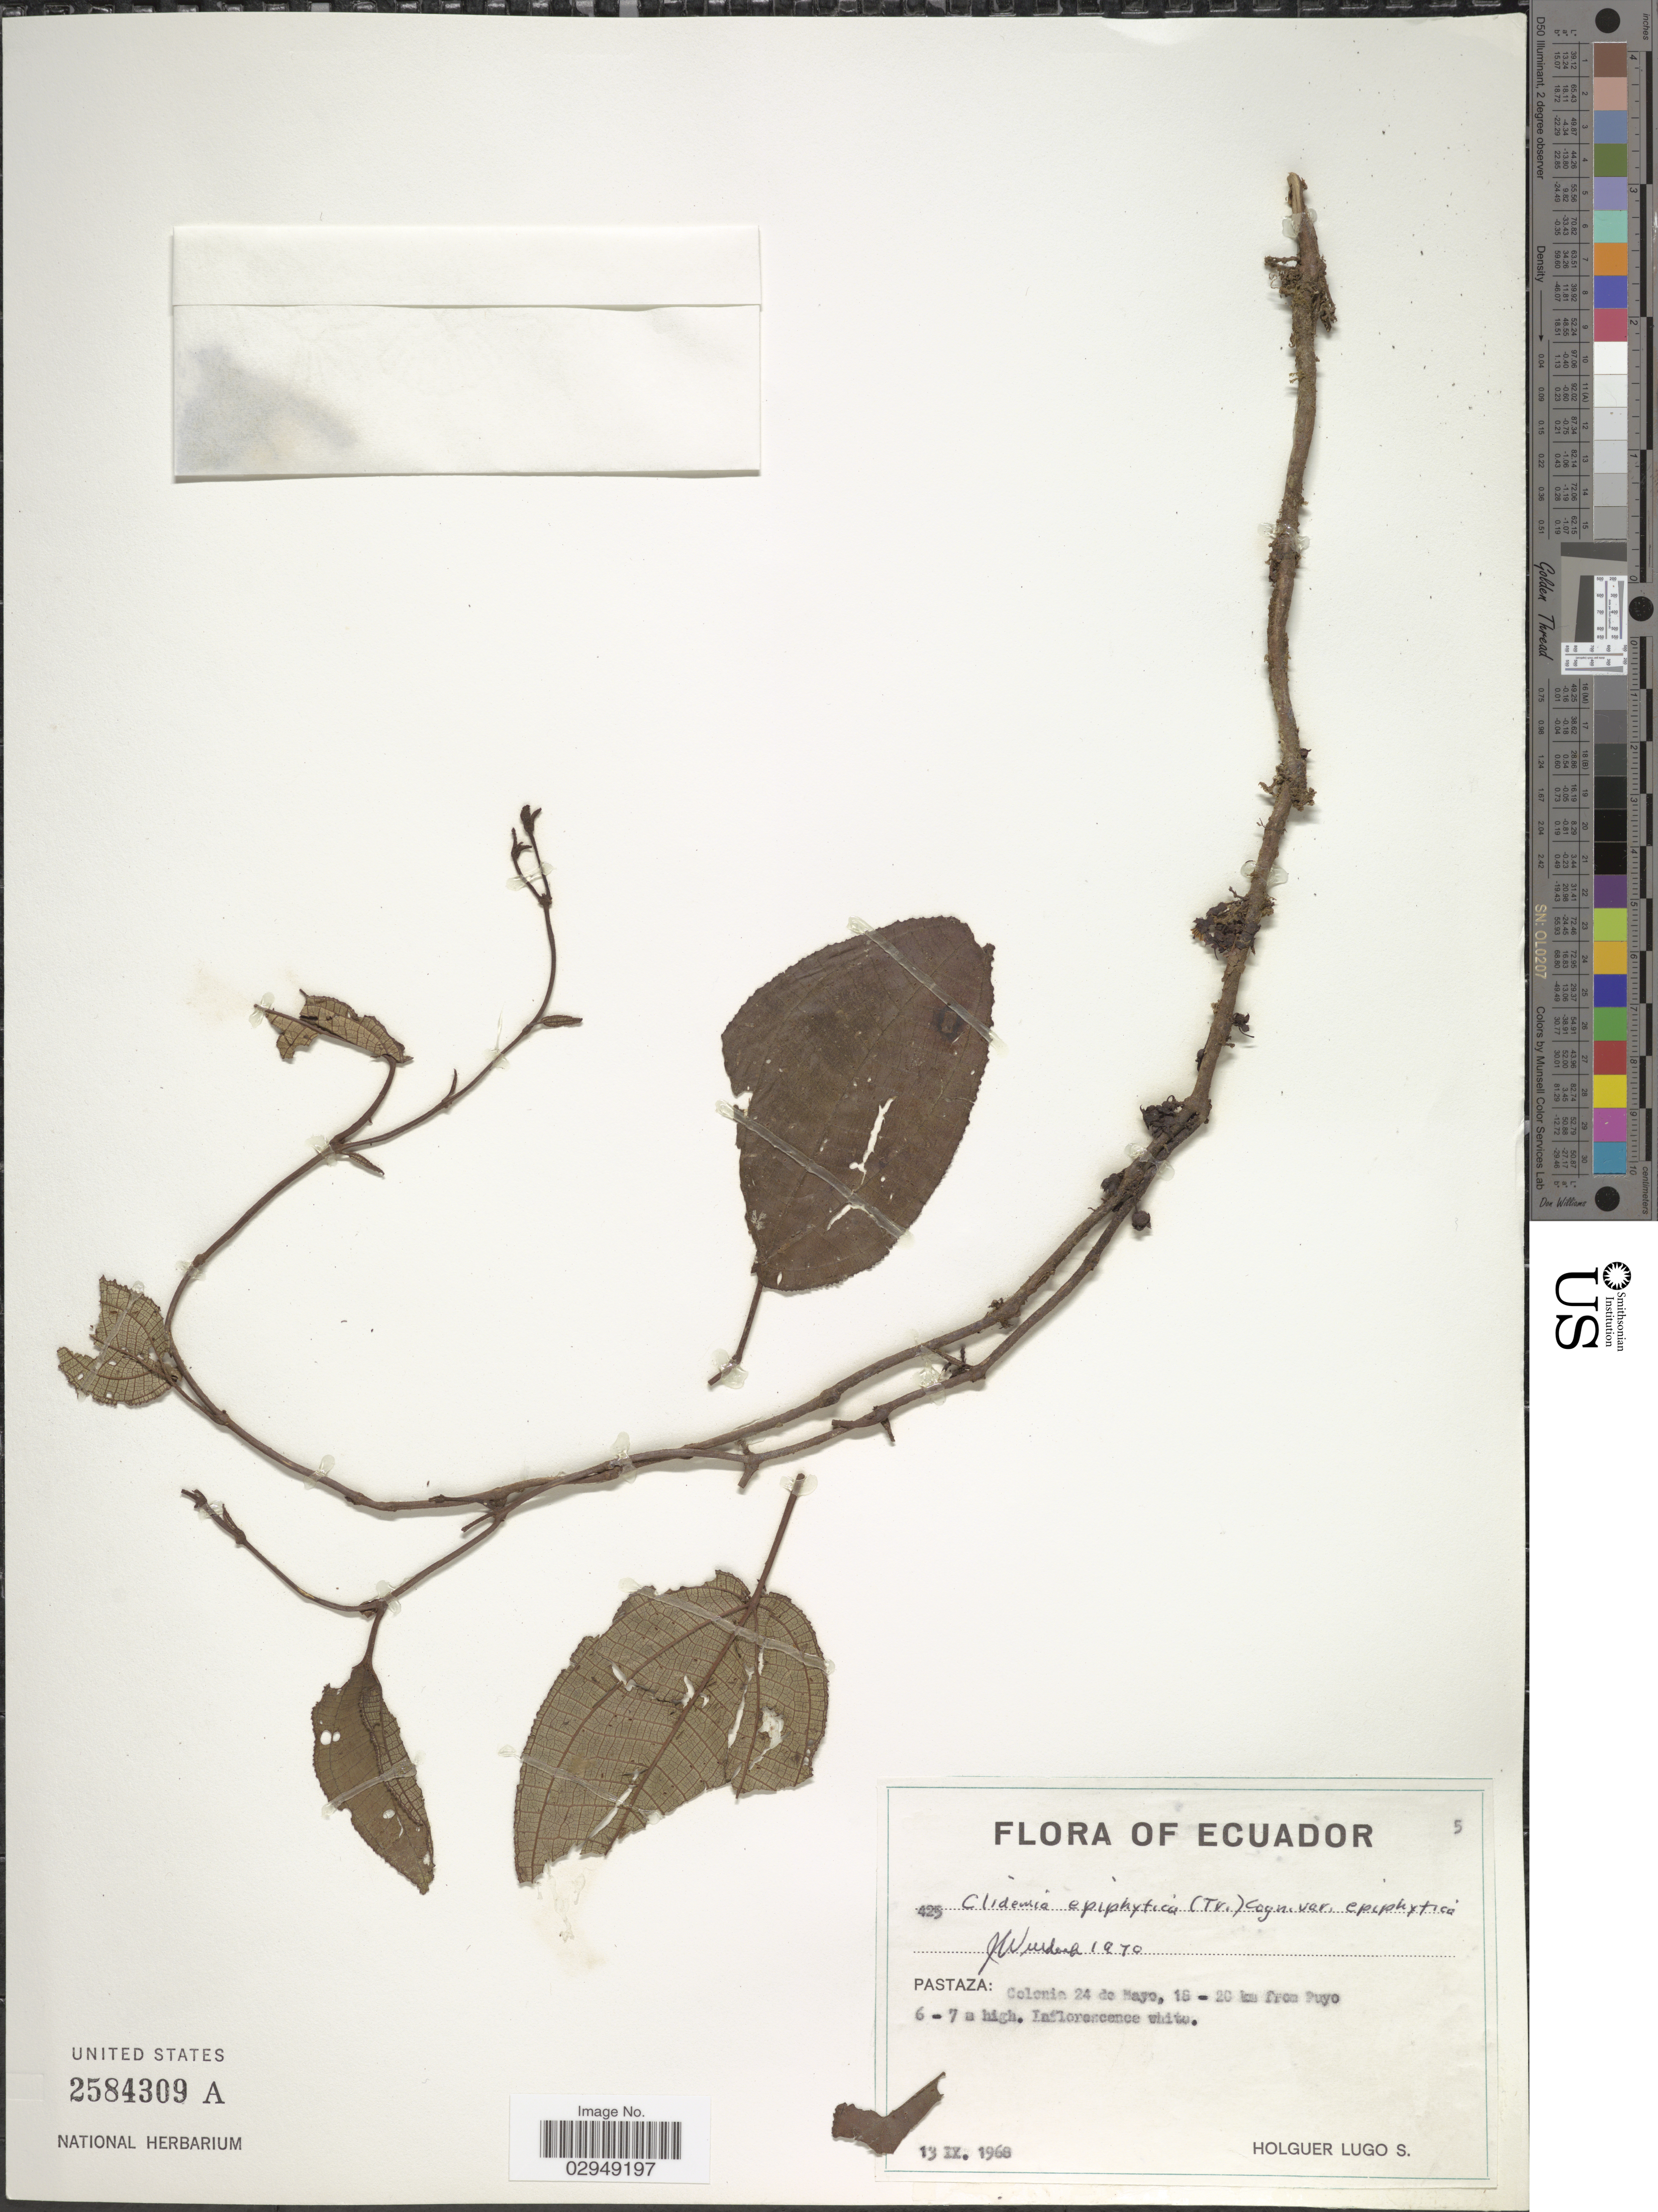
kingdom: Plantae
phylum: Tracheophyta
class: Magnoliopsida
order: Myrtales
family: Melastomataceae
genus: Clidemia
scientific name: Clidemia epiphytica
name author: (Triana) Cogn.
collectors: H. Lugo S.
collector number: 425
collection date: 1968-09-13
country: Ecuador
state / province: Pastaza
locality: Colonia 24 de Mayo, 18-20 km from Puyo.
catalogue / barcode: US 2584309A